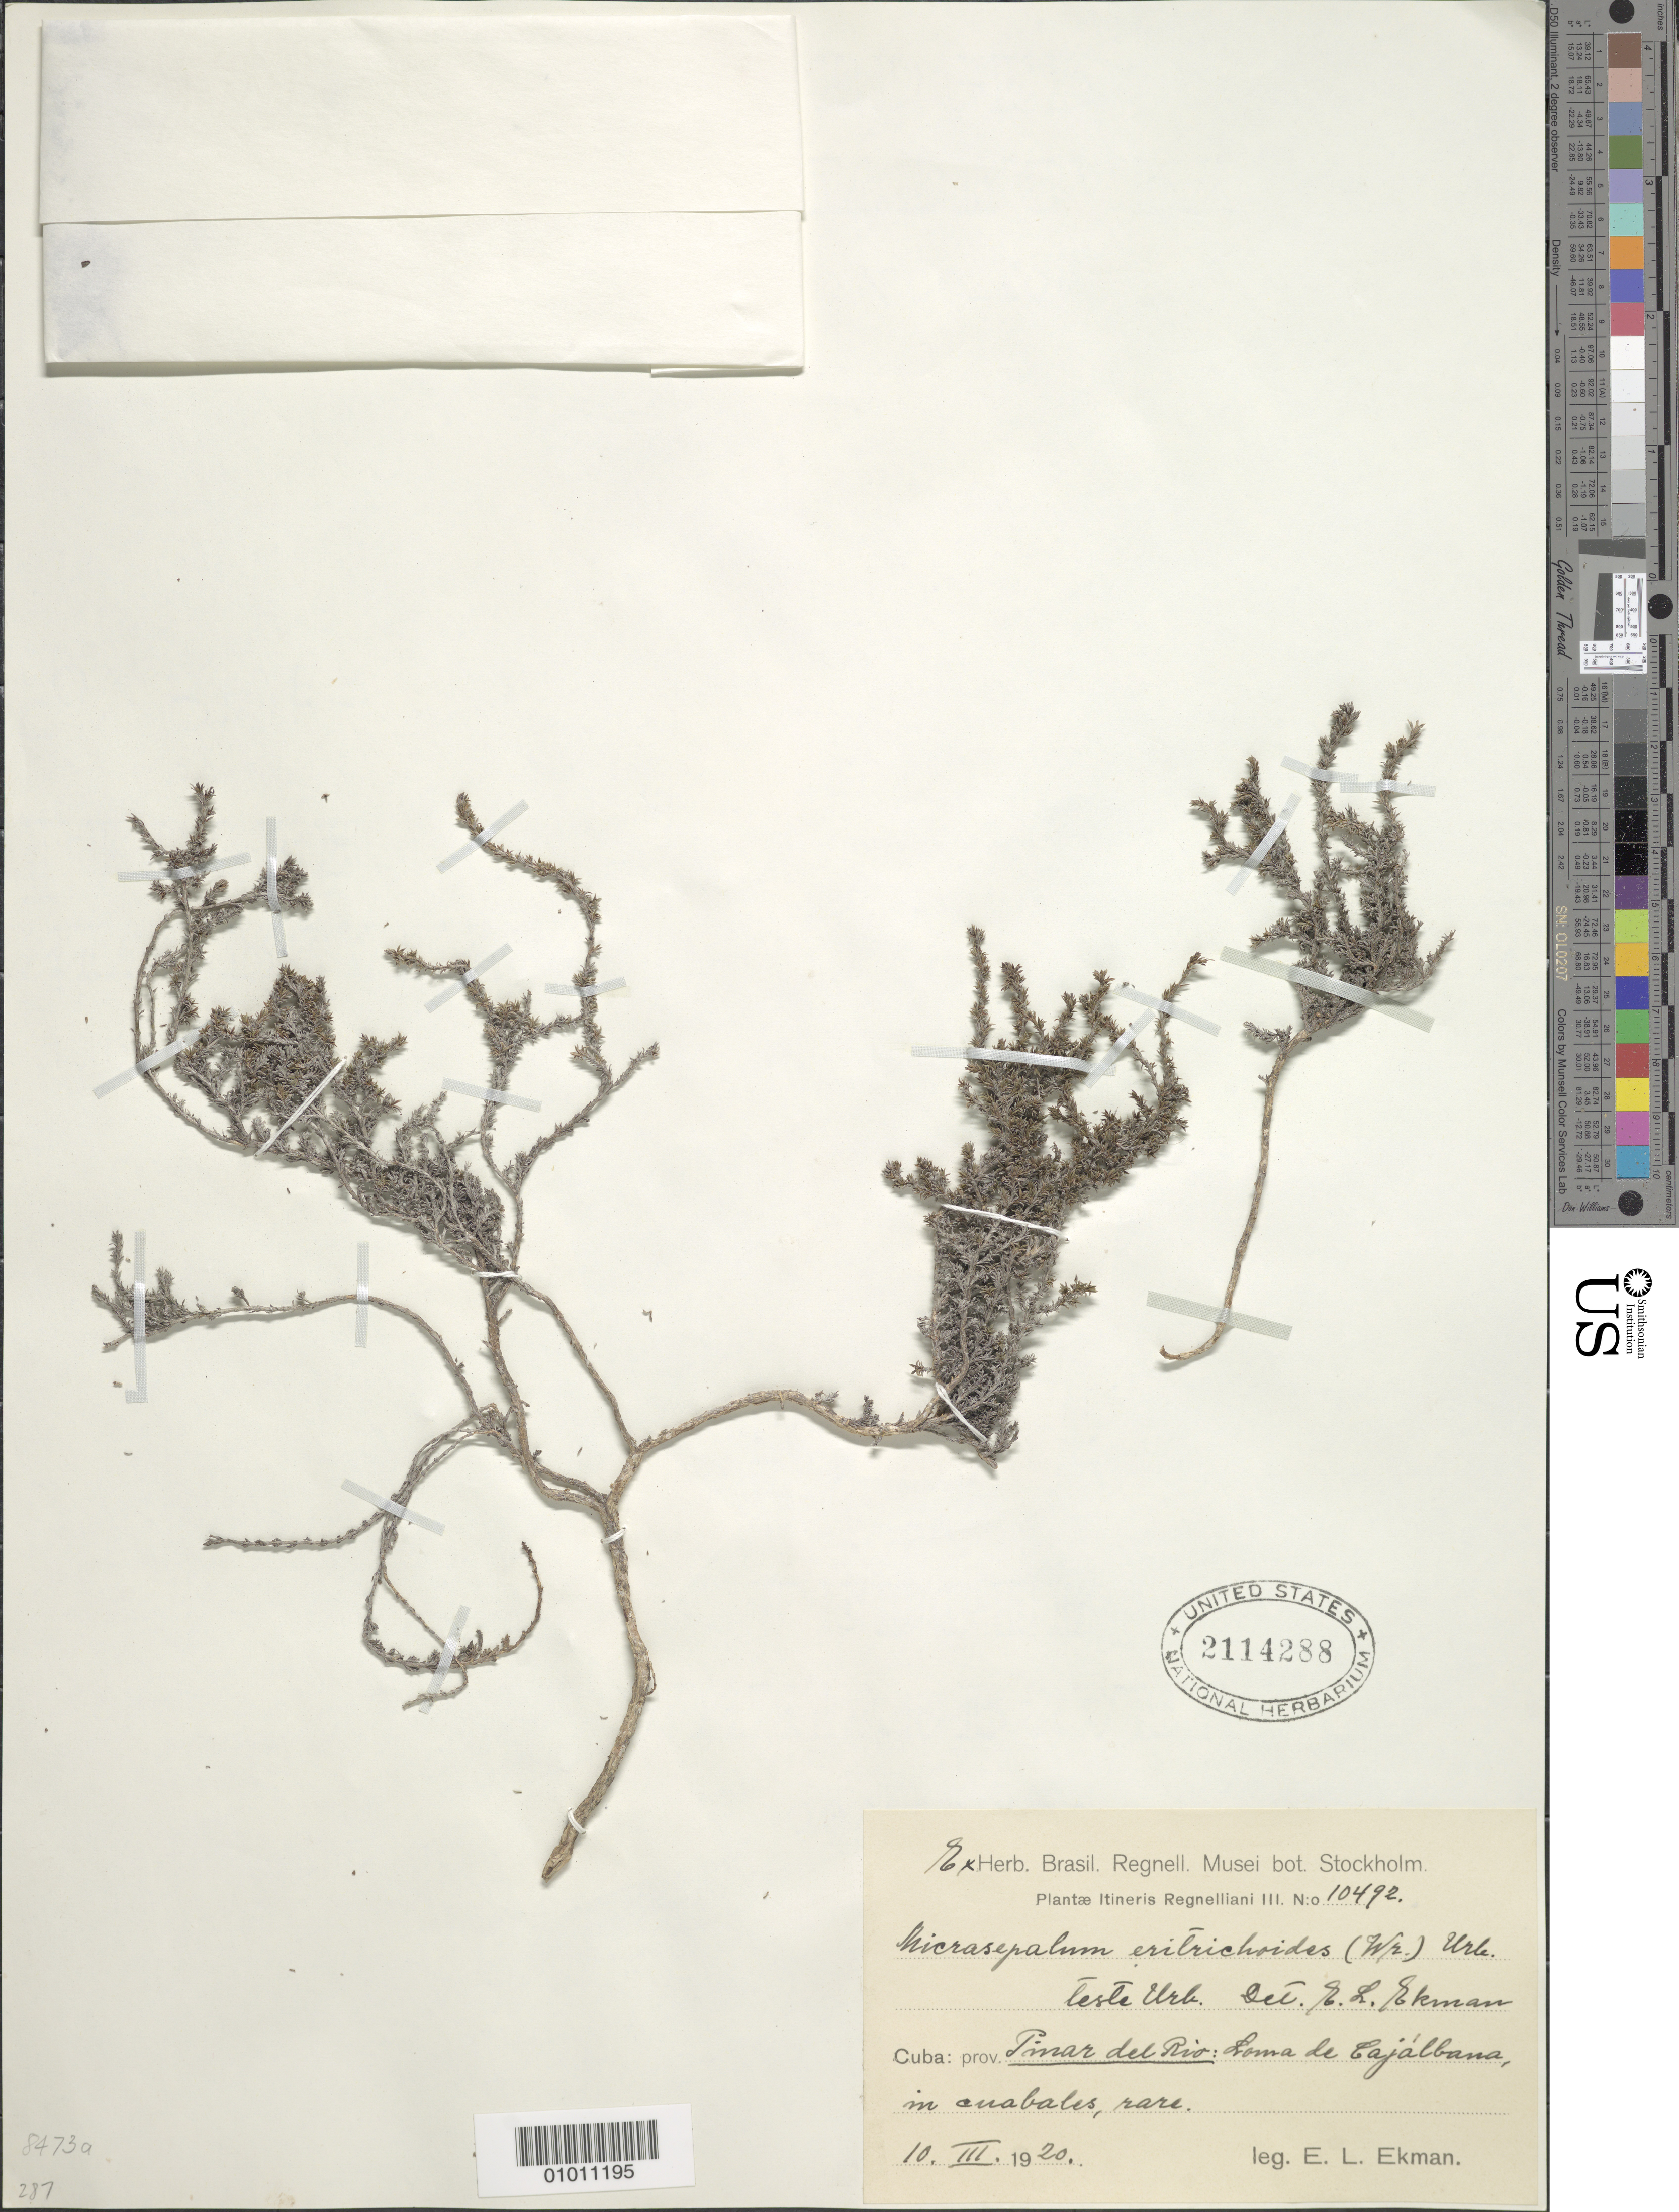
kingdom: Plantae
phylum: Tracheophyta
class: Magnoliopsida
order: Gentianales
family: Rubiaceae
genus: Micrasepalum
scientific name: Micrasepalum eritrichoides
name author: (C. Wright ex Griseb.) Urb.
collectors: E. L. Ekman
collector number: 10492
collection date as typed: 10 Mar 1920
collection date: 1920-03-10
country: Cuba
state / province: Pinar del Rio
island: Cuba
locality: Loma de Cajálbana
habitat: In anabales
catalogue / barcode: US 2114288